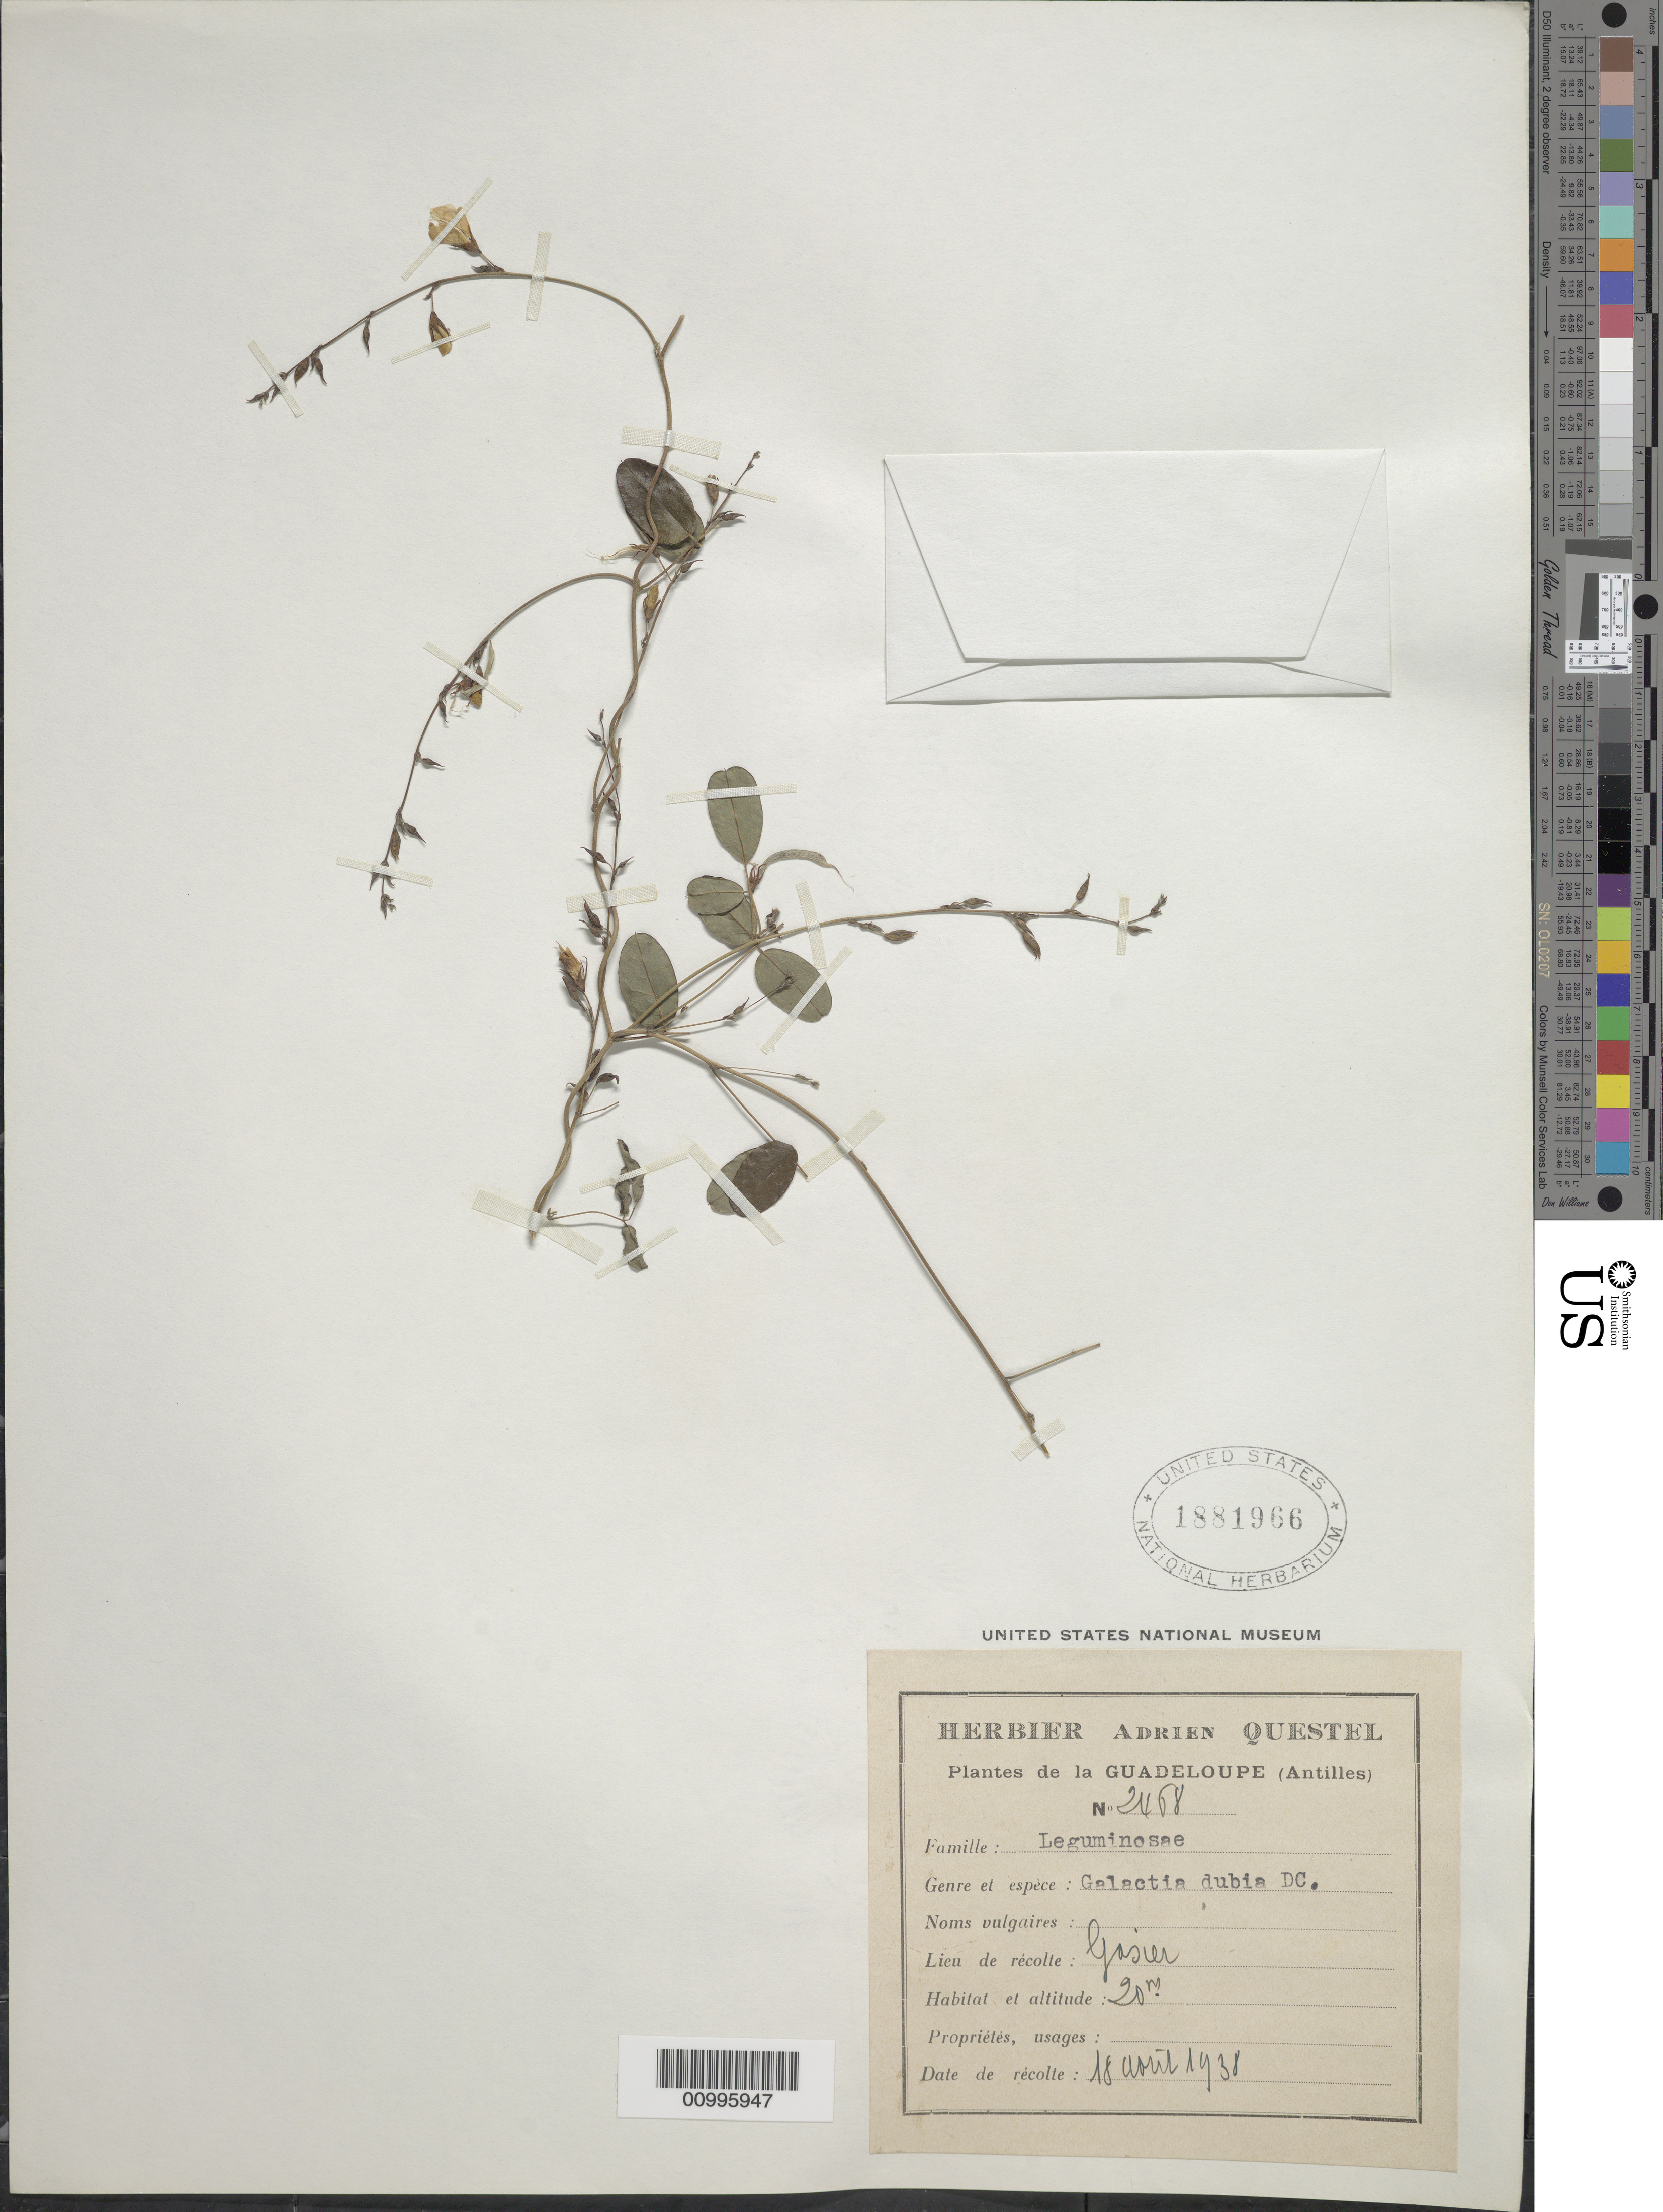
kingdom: Plantae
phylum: Tracheophyta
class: Magnoliopsida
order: Fabales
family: Fabaceae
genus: Galactia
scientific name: Galactia dubia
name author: DC.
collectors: A. Questel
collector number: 2468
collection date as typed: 18 Apr 1938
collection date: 1938-04-18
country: Guadeloupe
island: Basse Terre [Guadeloupe]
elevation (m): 20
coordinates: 0 N, 0 E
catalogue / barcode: US 1881966